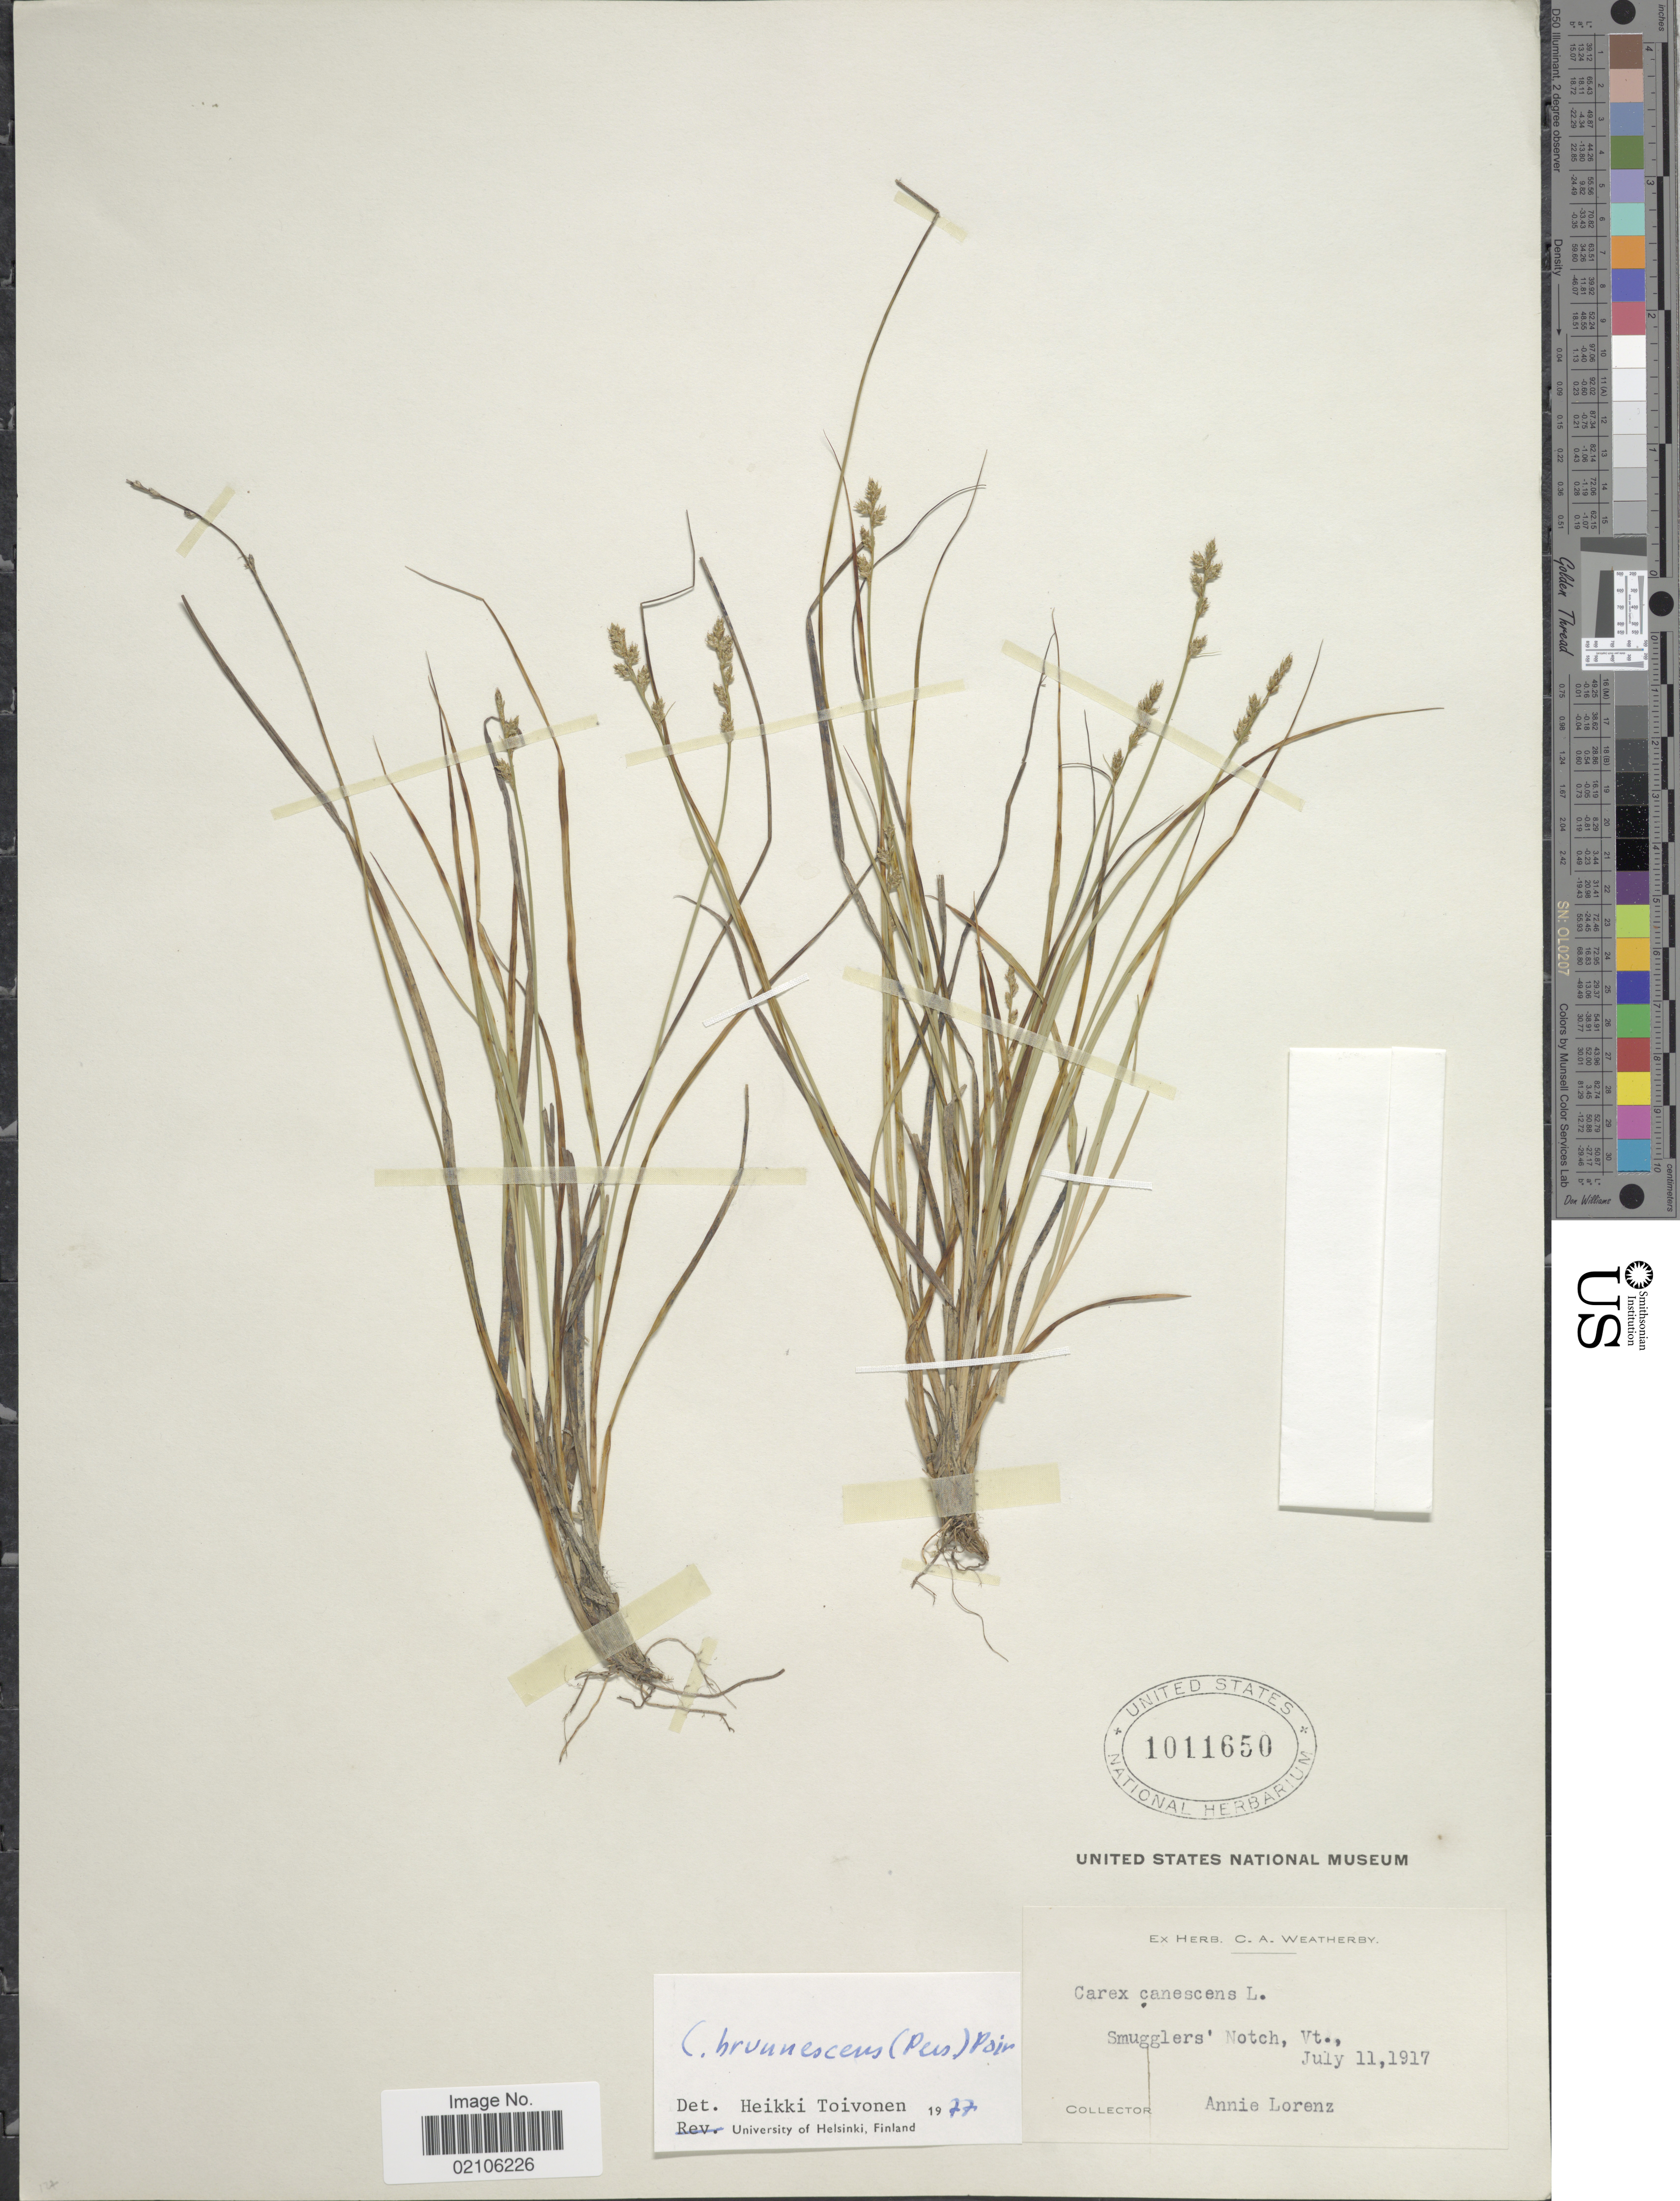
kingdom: Plantae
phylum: Tracheophyta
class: Liliopsida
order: Poales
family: Cyperaceae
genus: Carex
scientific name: Carex brunnescens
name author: (Pers.) Poir.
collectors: A. Lorenz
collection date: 1917-07-11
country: United States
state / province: Vermont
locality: Smuggler's Notch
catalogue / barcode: US 1011650